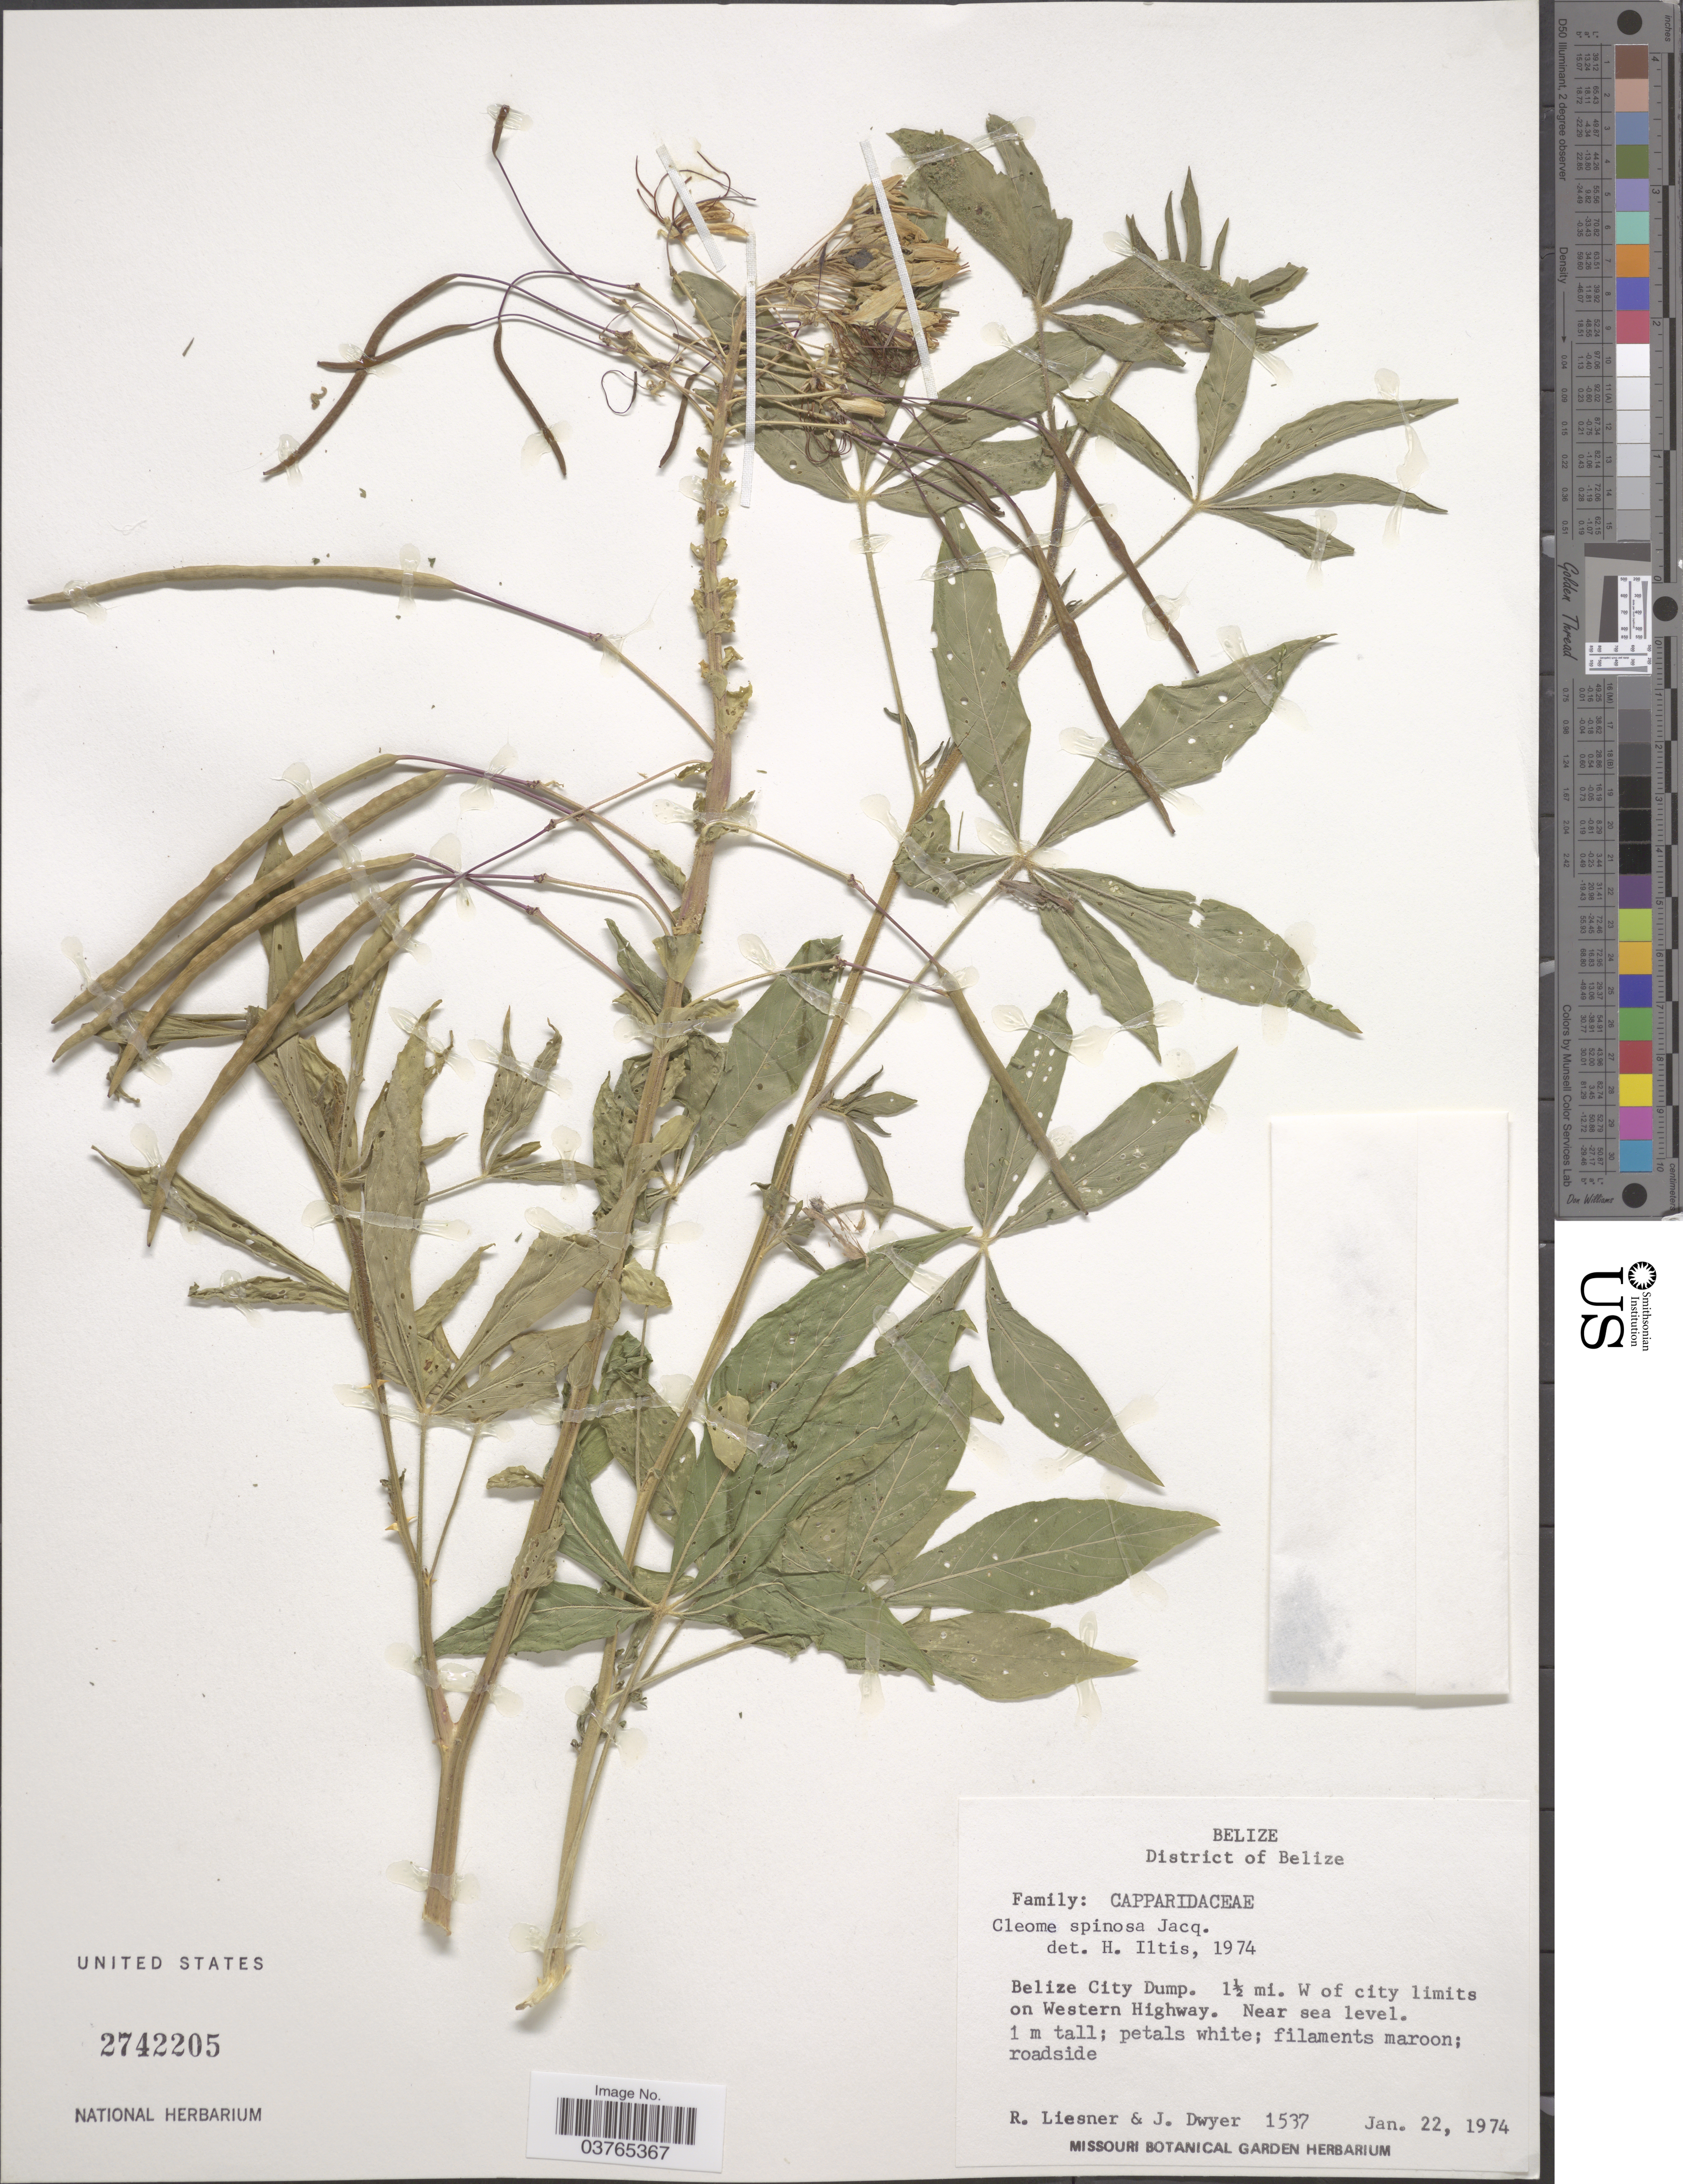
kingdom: Plantae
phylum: Tracheophyta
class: Magnoliopsida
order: Brassicales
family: Cleomaceae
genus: Tarenaya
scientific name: Tarenaya spinosa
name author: (Jacq.) Raf.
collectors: R. L. Liesner & J. Dwyer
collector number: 1537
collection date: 1974-01-22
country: Belize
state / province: Belize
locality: District of Belize. Belize City Dump. 1½ mi. W of city limits on Western Highway.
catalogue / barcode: US 2742205